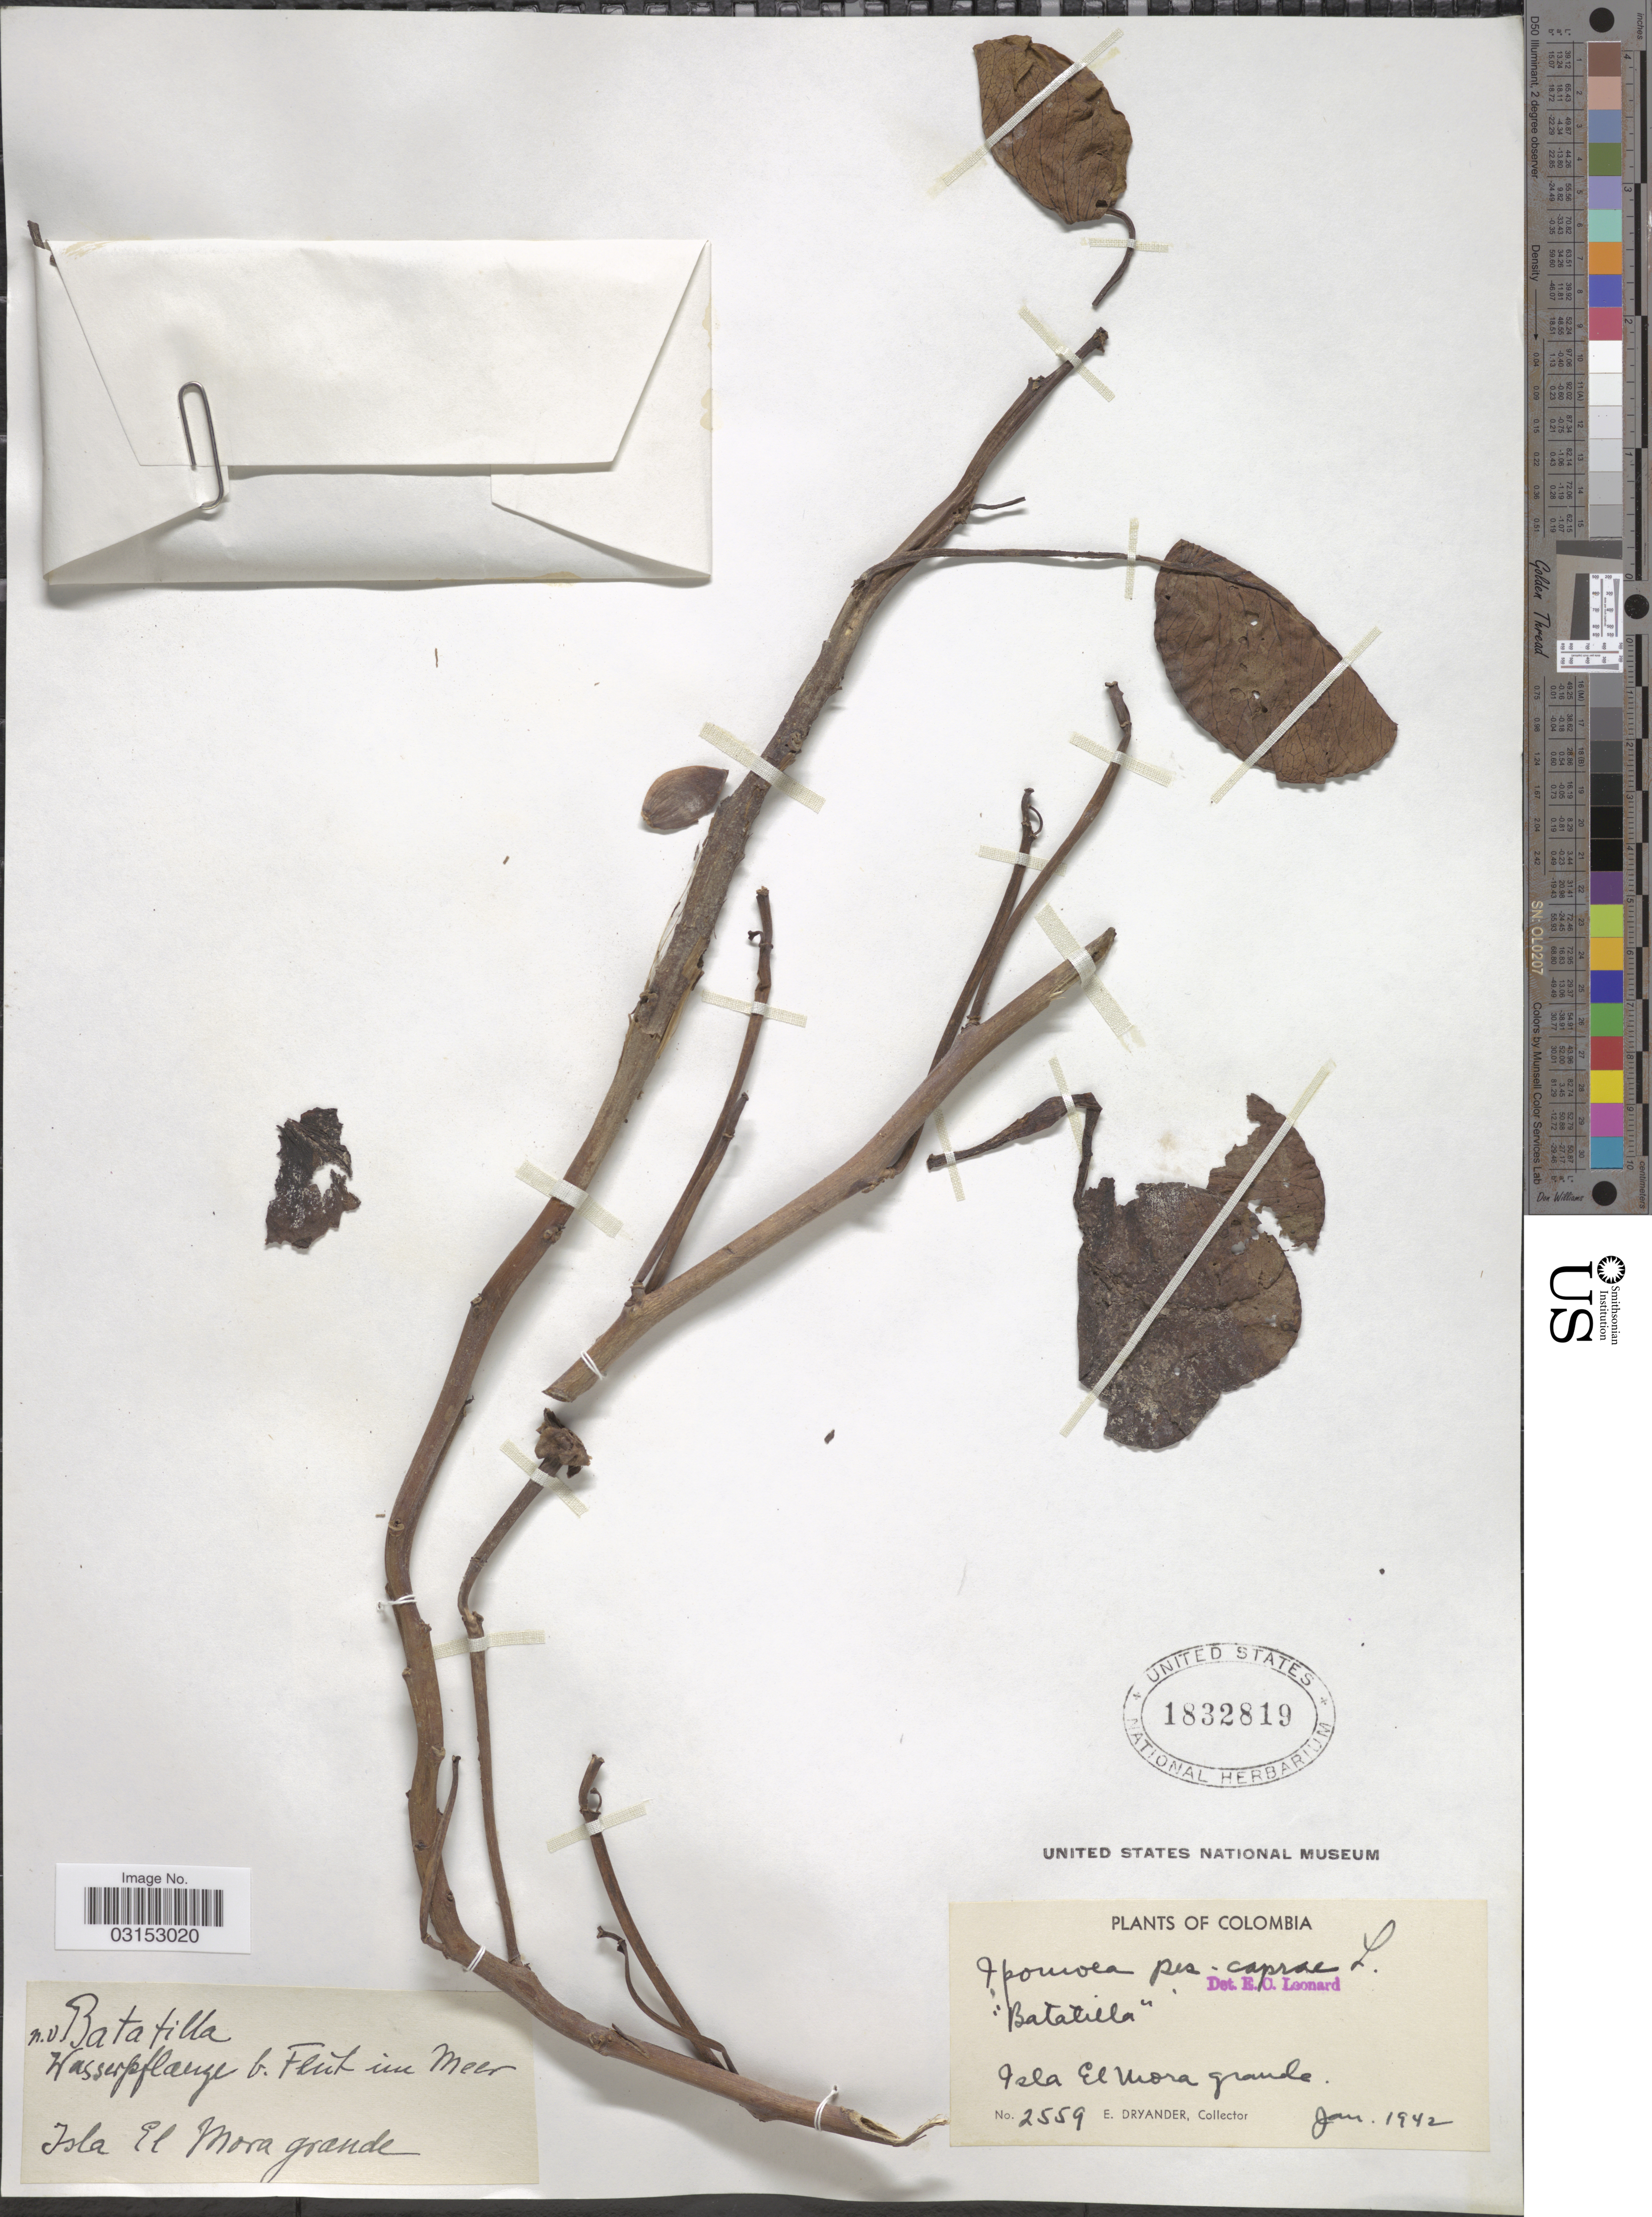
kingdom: Plantae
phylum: Tracheophyta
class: Magnoliopsida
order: Solanales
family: Convolvulaceae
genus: Ipomoea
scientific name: Ipomoea pes-caprae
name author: (L.) R. Br.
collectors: E. Dryander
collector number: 2559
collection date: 1942-01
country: Colombia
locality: Isla El Mora grande.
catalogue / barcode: US 1832819